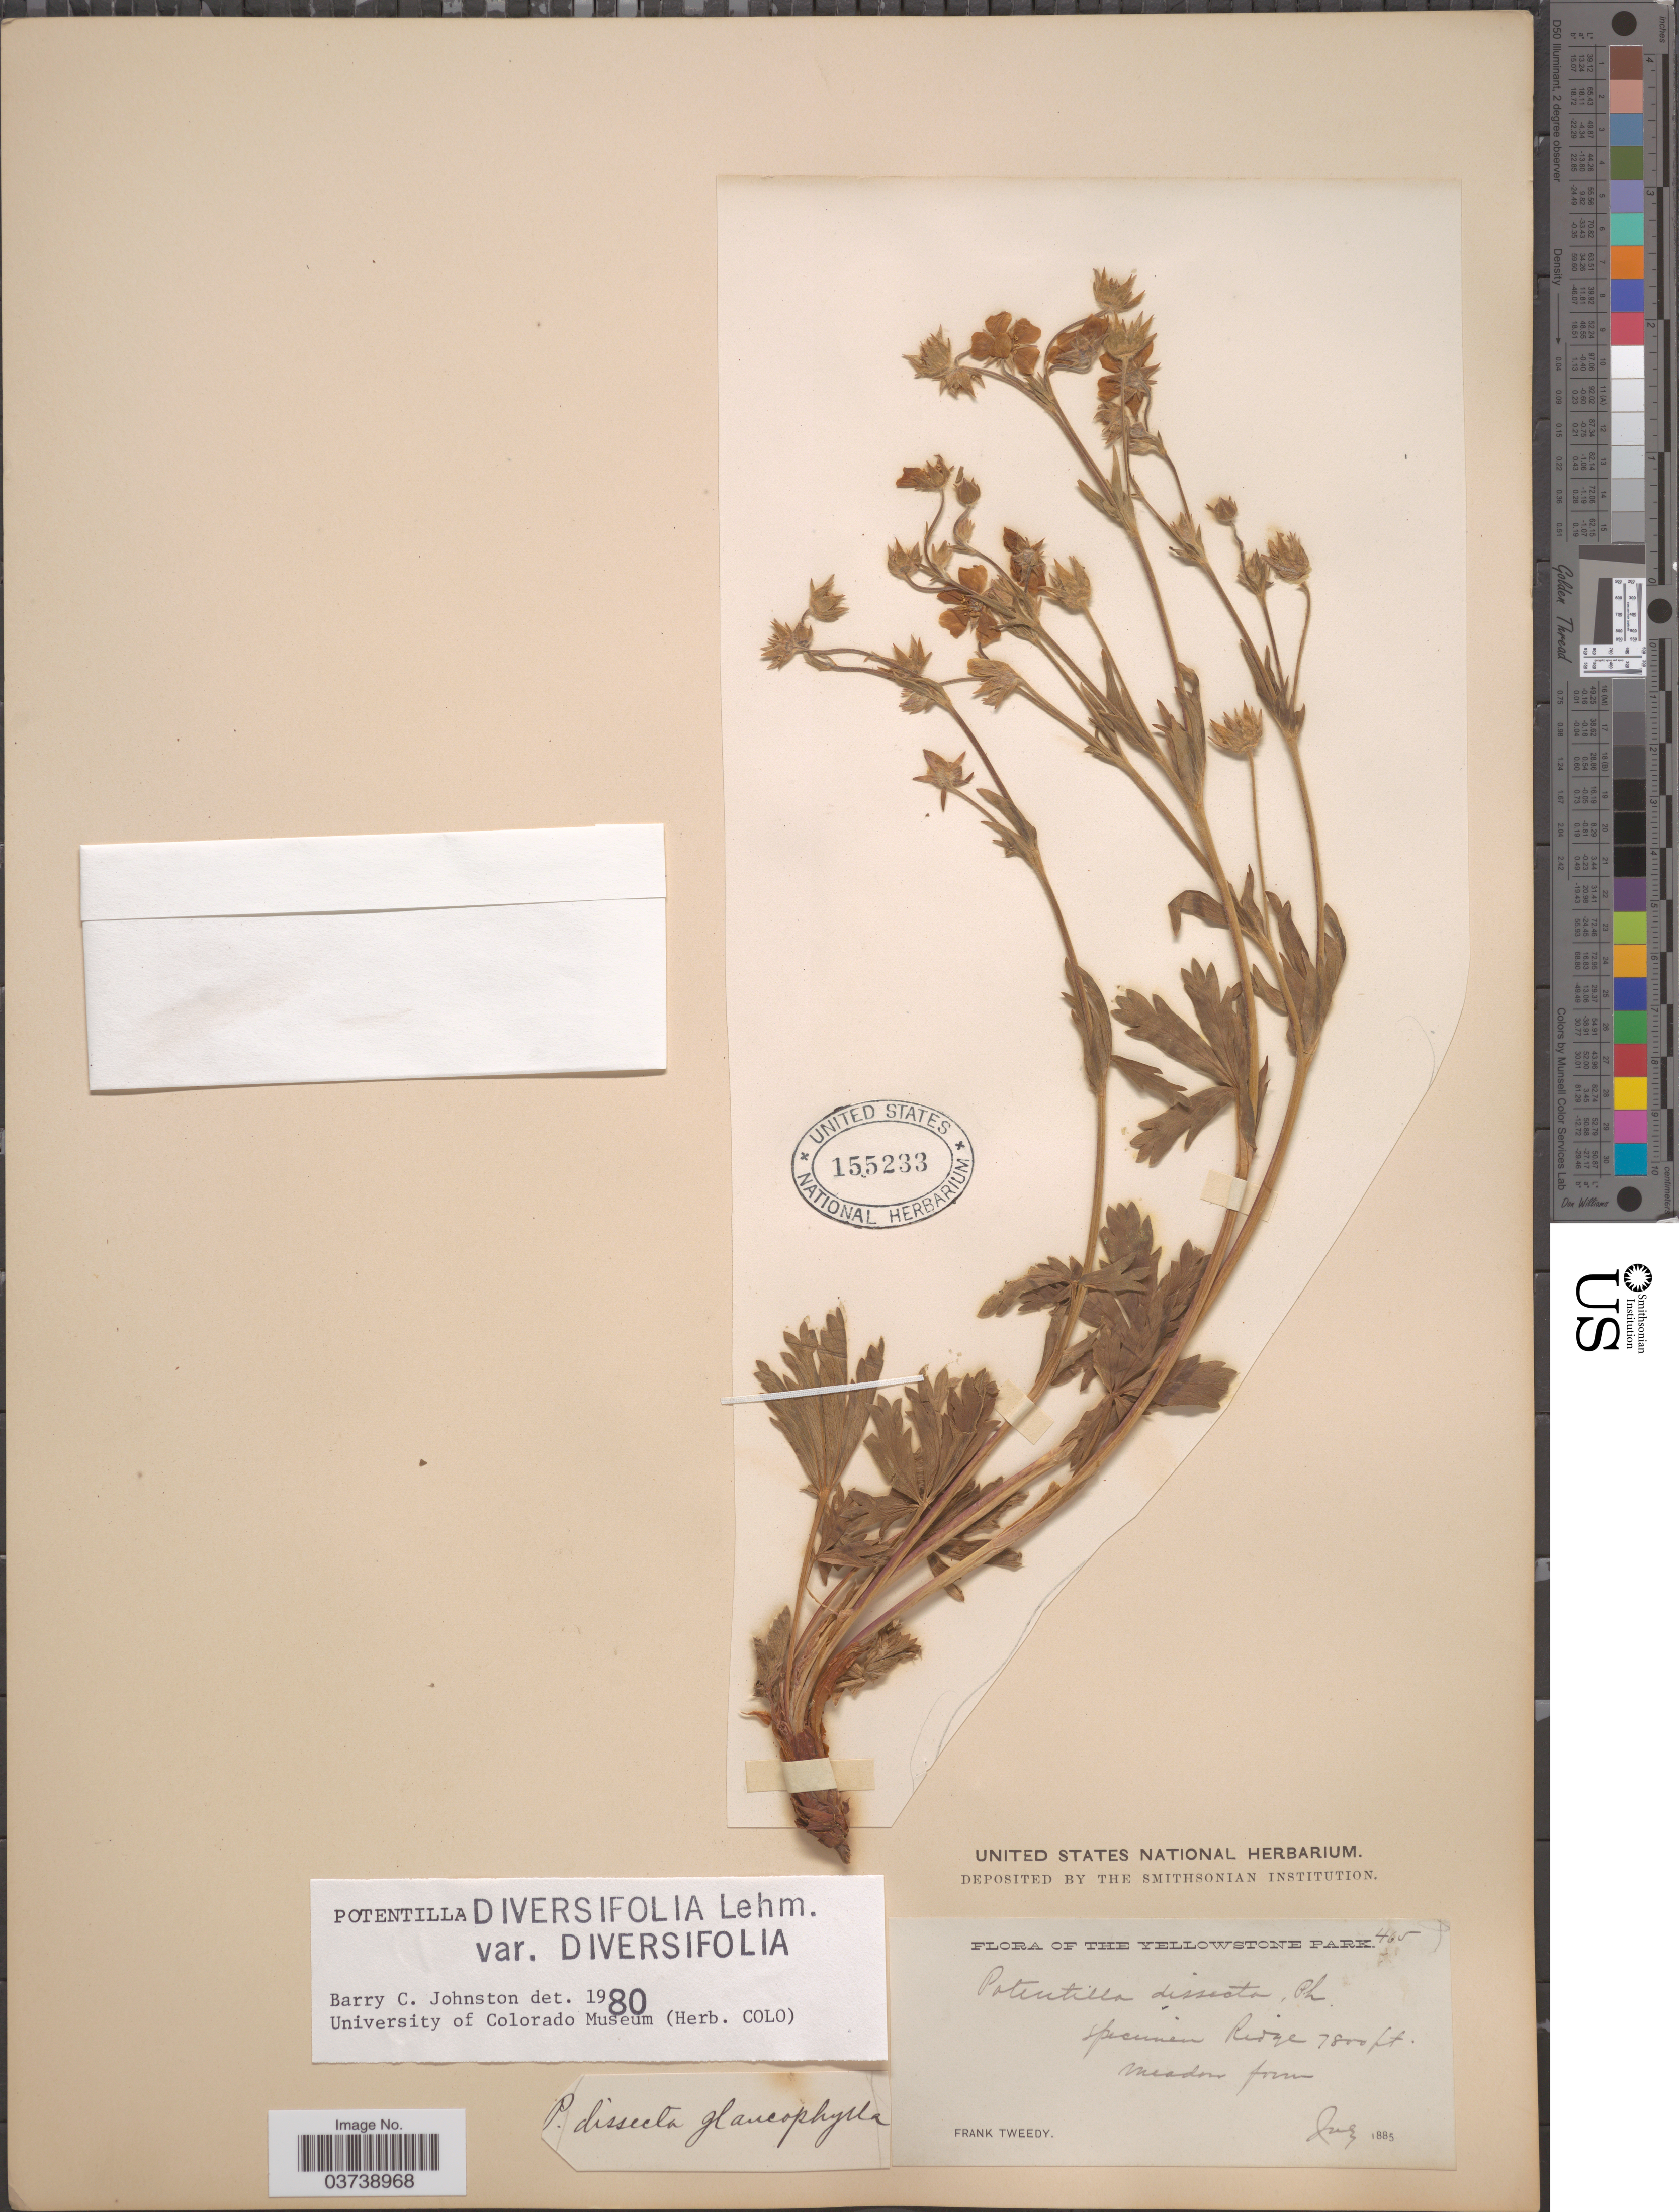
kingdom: Plantae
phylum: Tracheophyta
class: Magnoliopsida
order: Rosales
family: Rosaceae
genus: Potentilla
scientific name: Potentilla diversifolia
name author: Lehm.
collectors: F. Tweedy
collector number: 465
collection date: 1885-07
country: United States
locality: The Yellowstone Park.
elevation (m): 2377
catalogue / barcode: US 155233